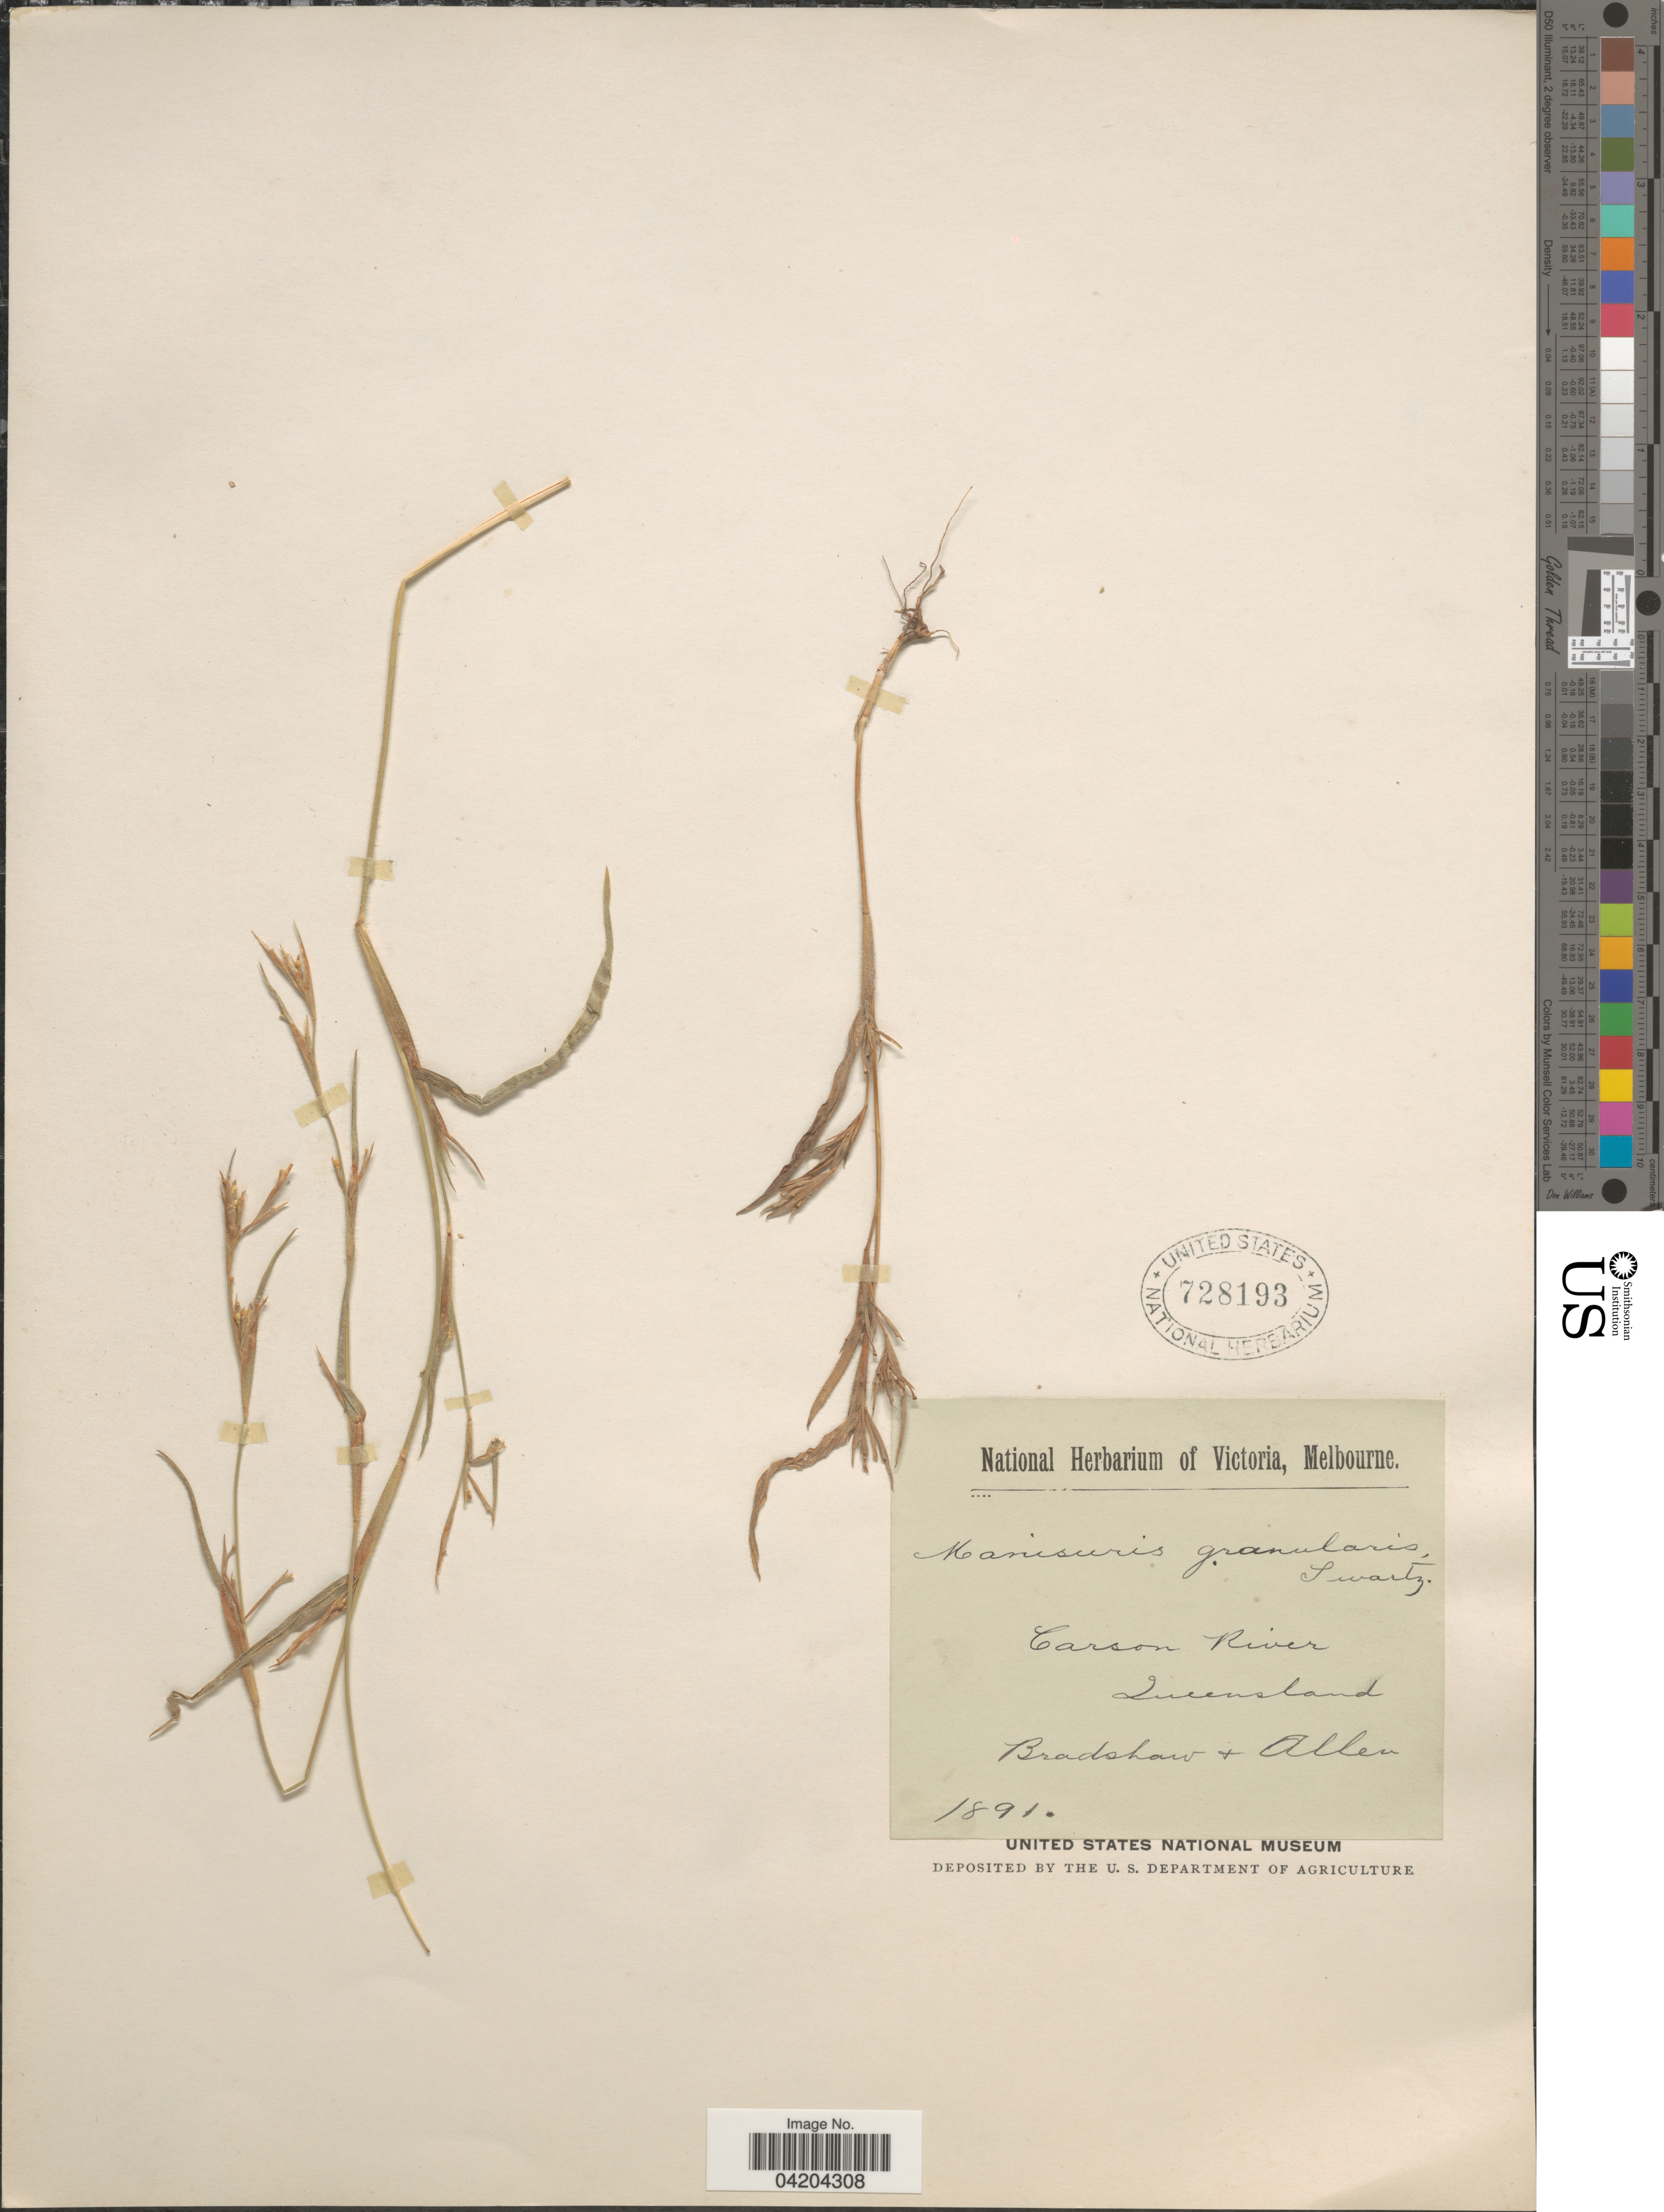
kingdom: Plantae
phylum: Tracheophyta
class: Liliopsida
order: Poales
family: Poaceae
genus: Mnesithea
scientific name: Mnesithea granularis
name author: (L.) de Koning & Sosef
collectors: Bradshaw & -- Allen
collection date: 1891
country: Australia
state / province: Queensland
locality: Carson River.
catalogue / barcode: US 728193